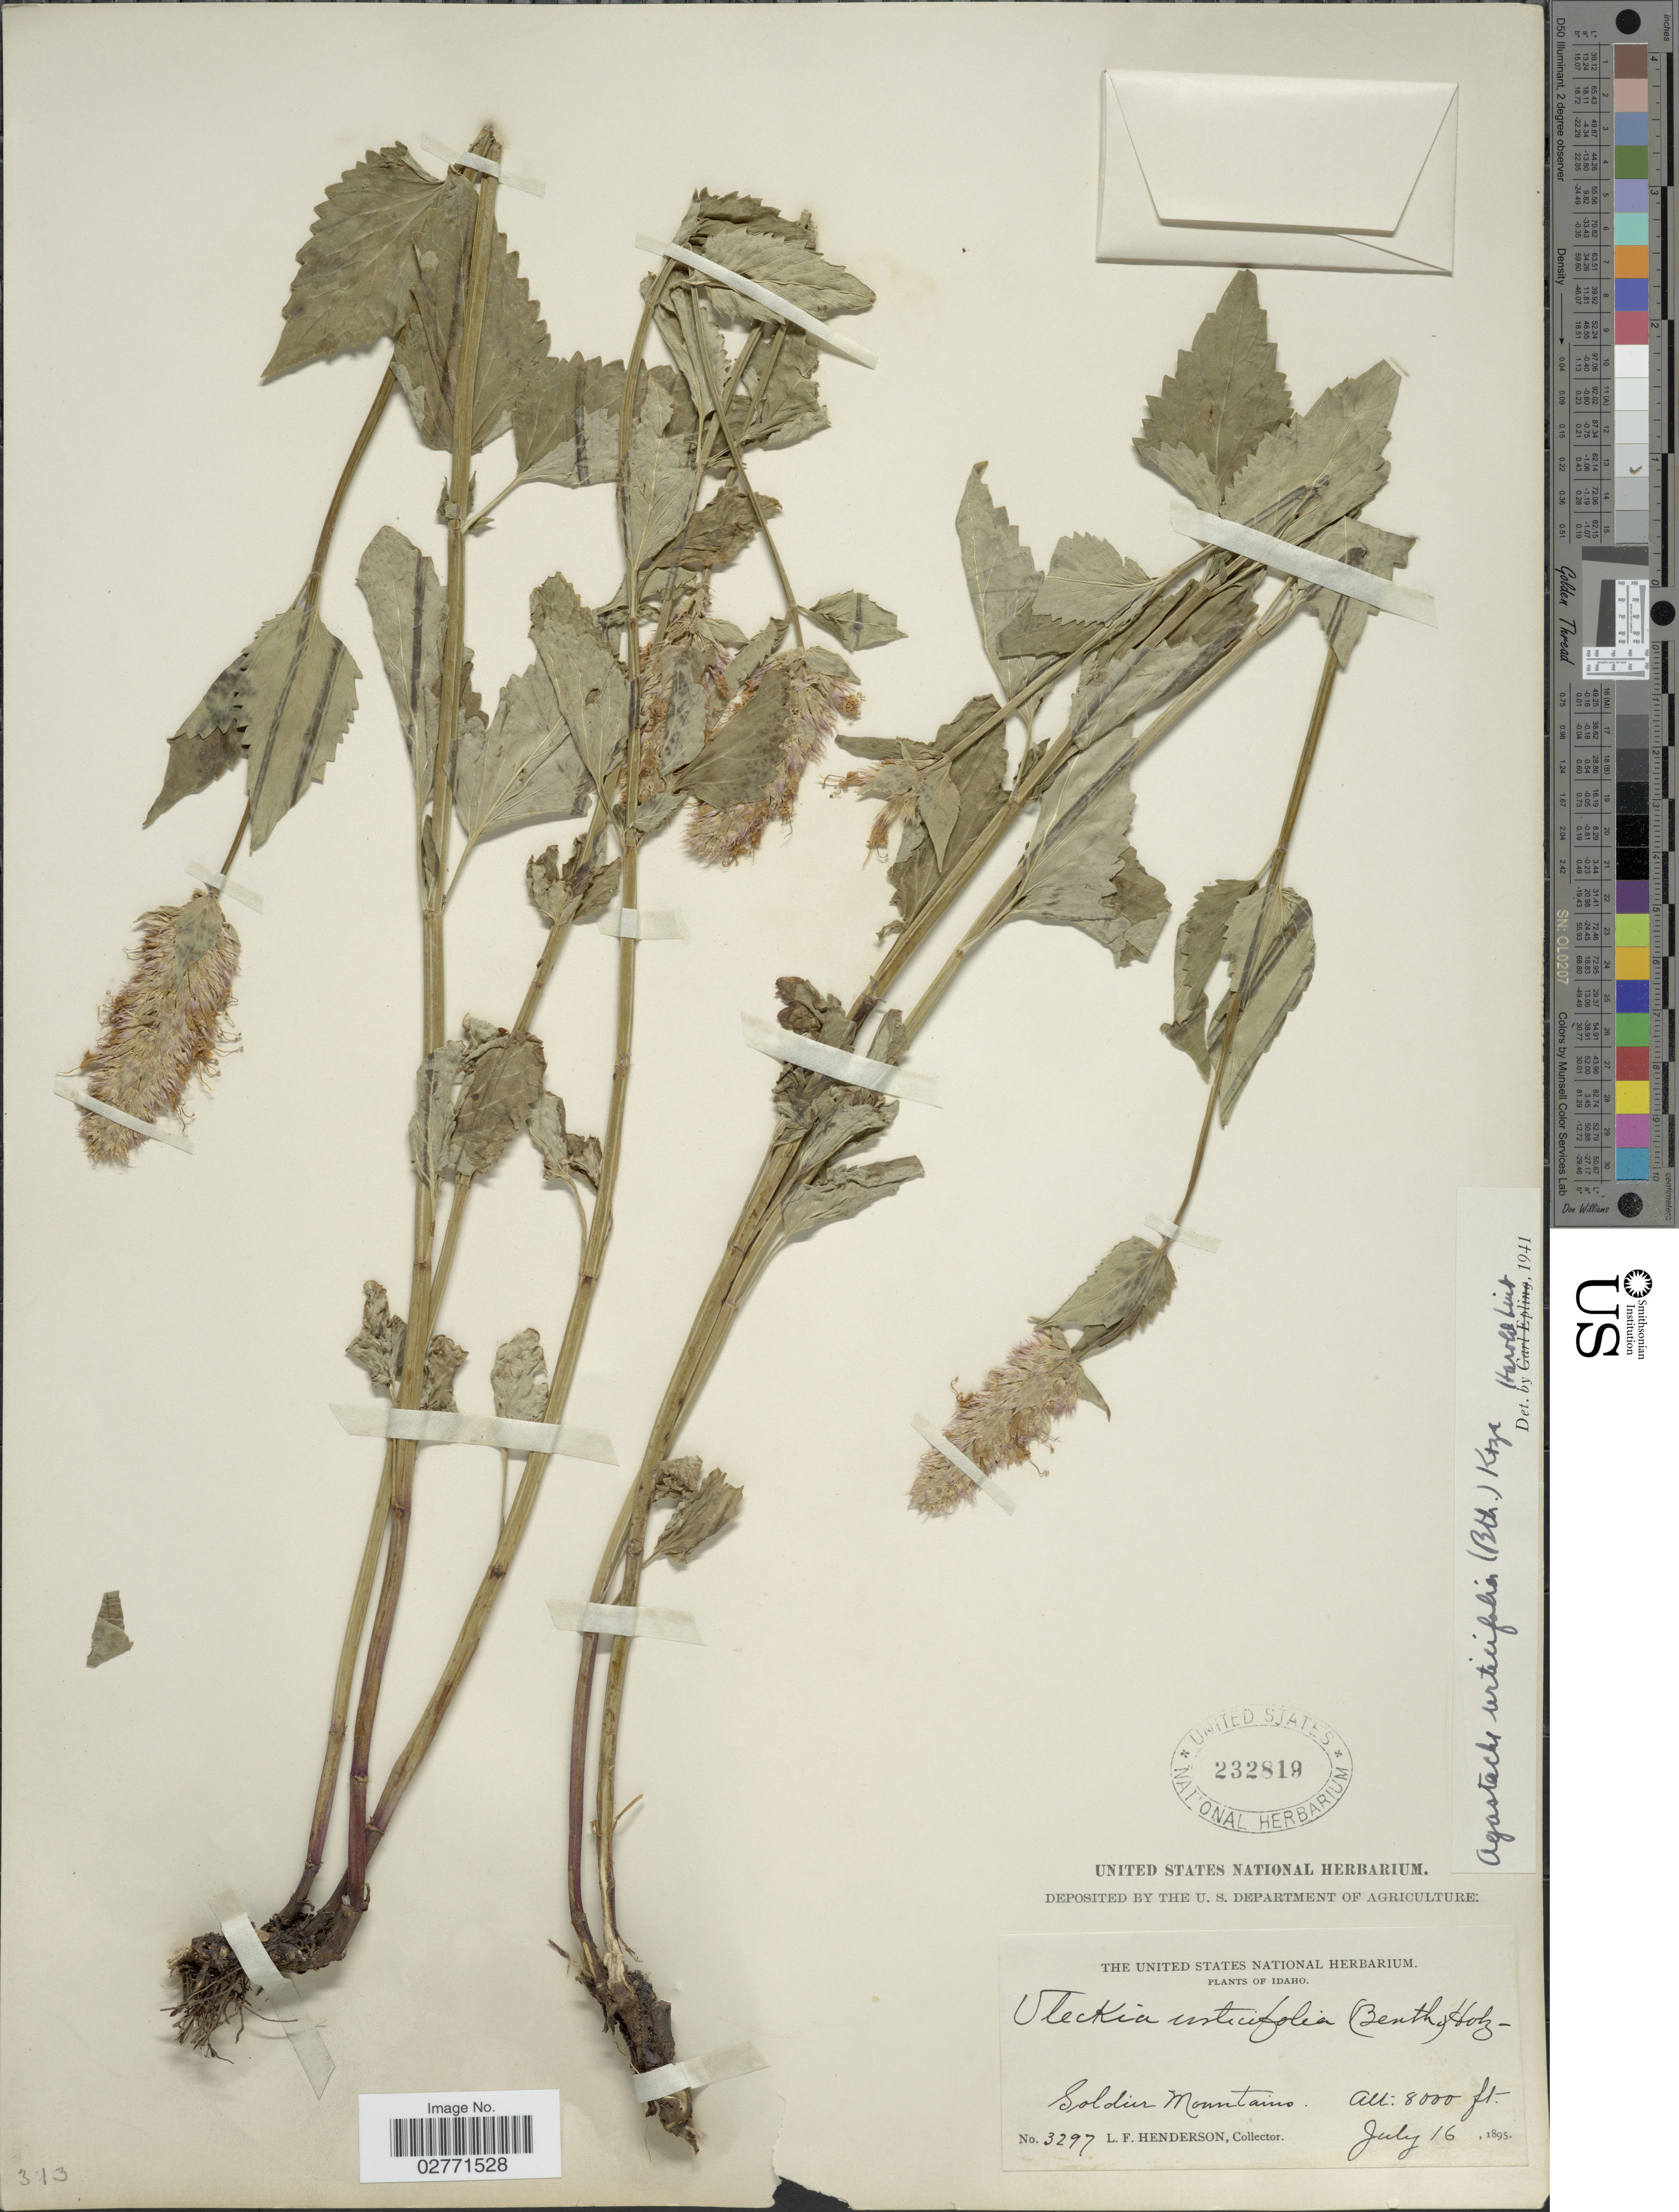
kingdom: Plantae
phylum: Tracheophyta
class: Magnoliopsida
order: Lamiales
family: Lamiaceae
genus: Agastache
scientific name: Agastache urticifolia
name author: (Benth.) Kuntze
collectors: L. Henderson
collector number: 3297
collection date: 1895-07-16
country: United States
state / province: Idaho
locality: Soldier Mountains.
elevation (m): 2438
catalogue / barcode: US 232819